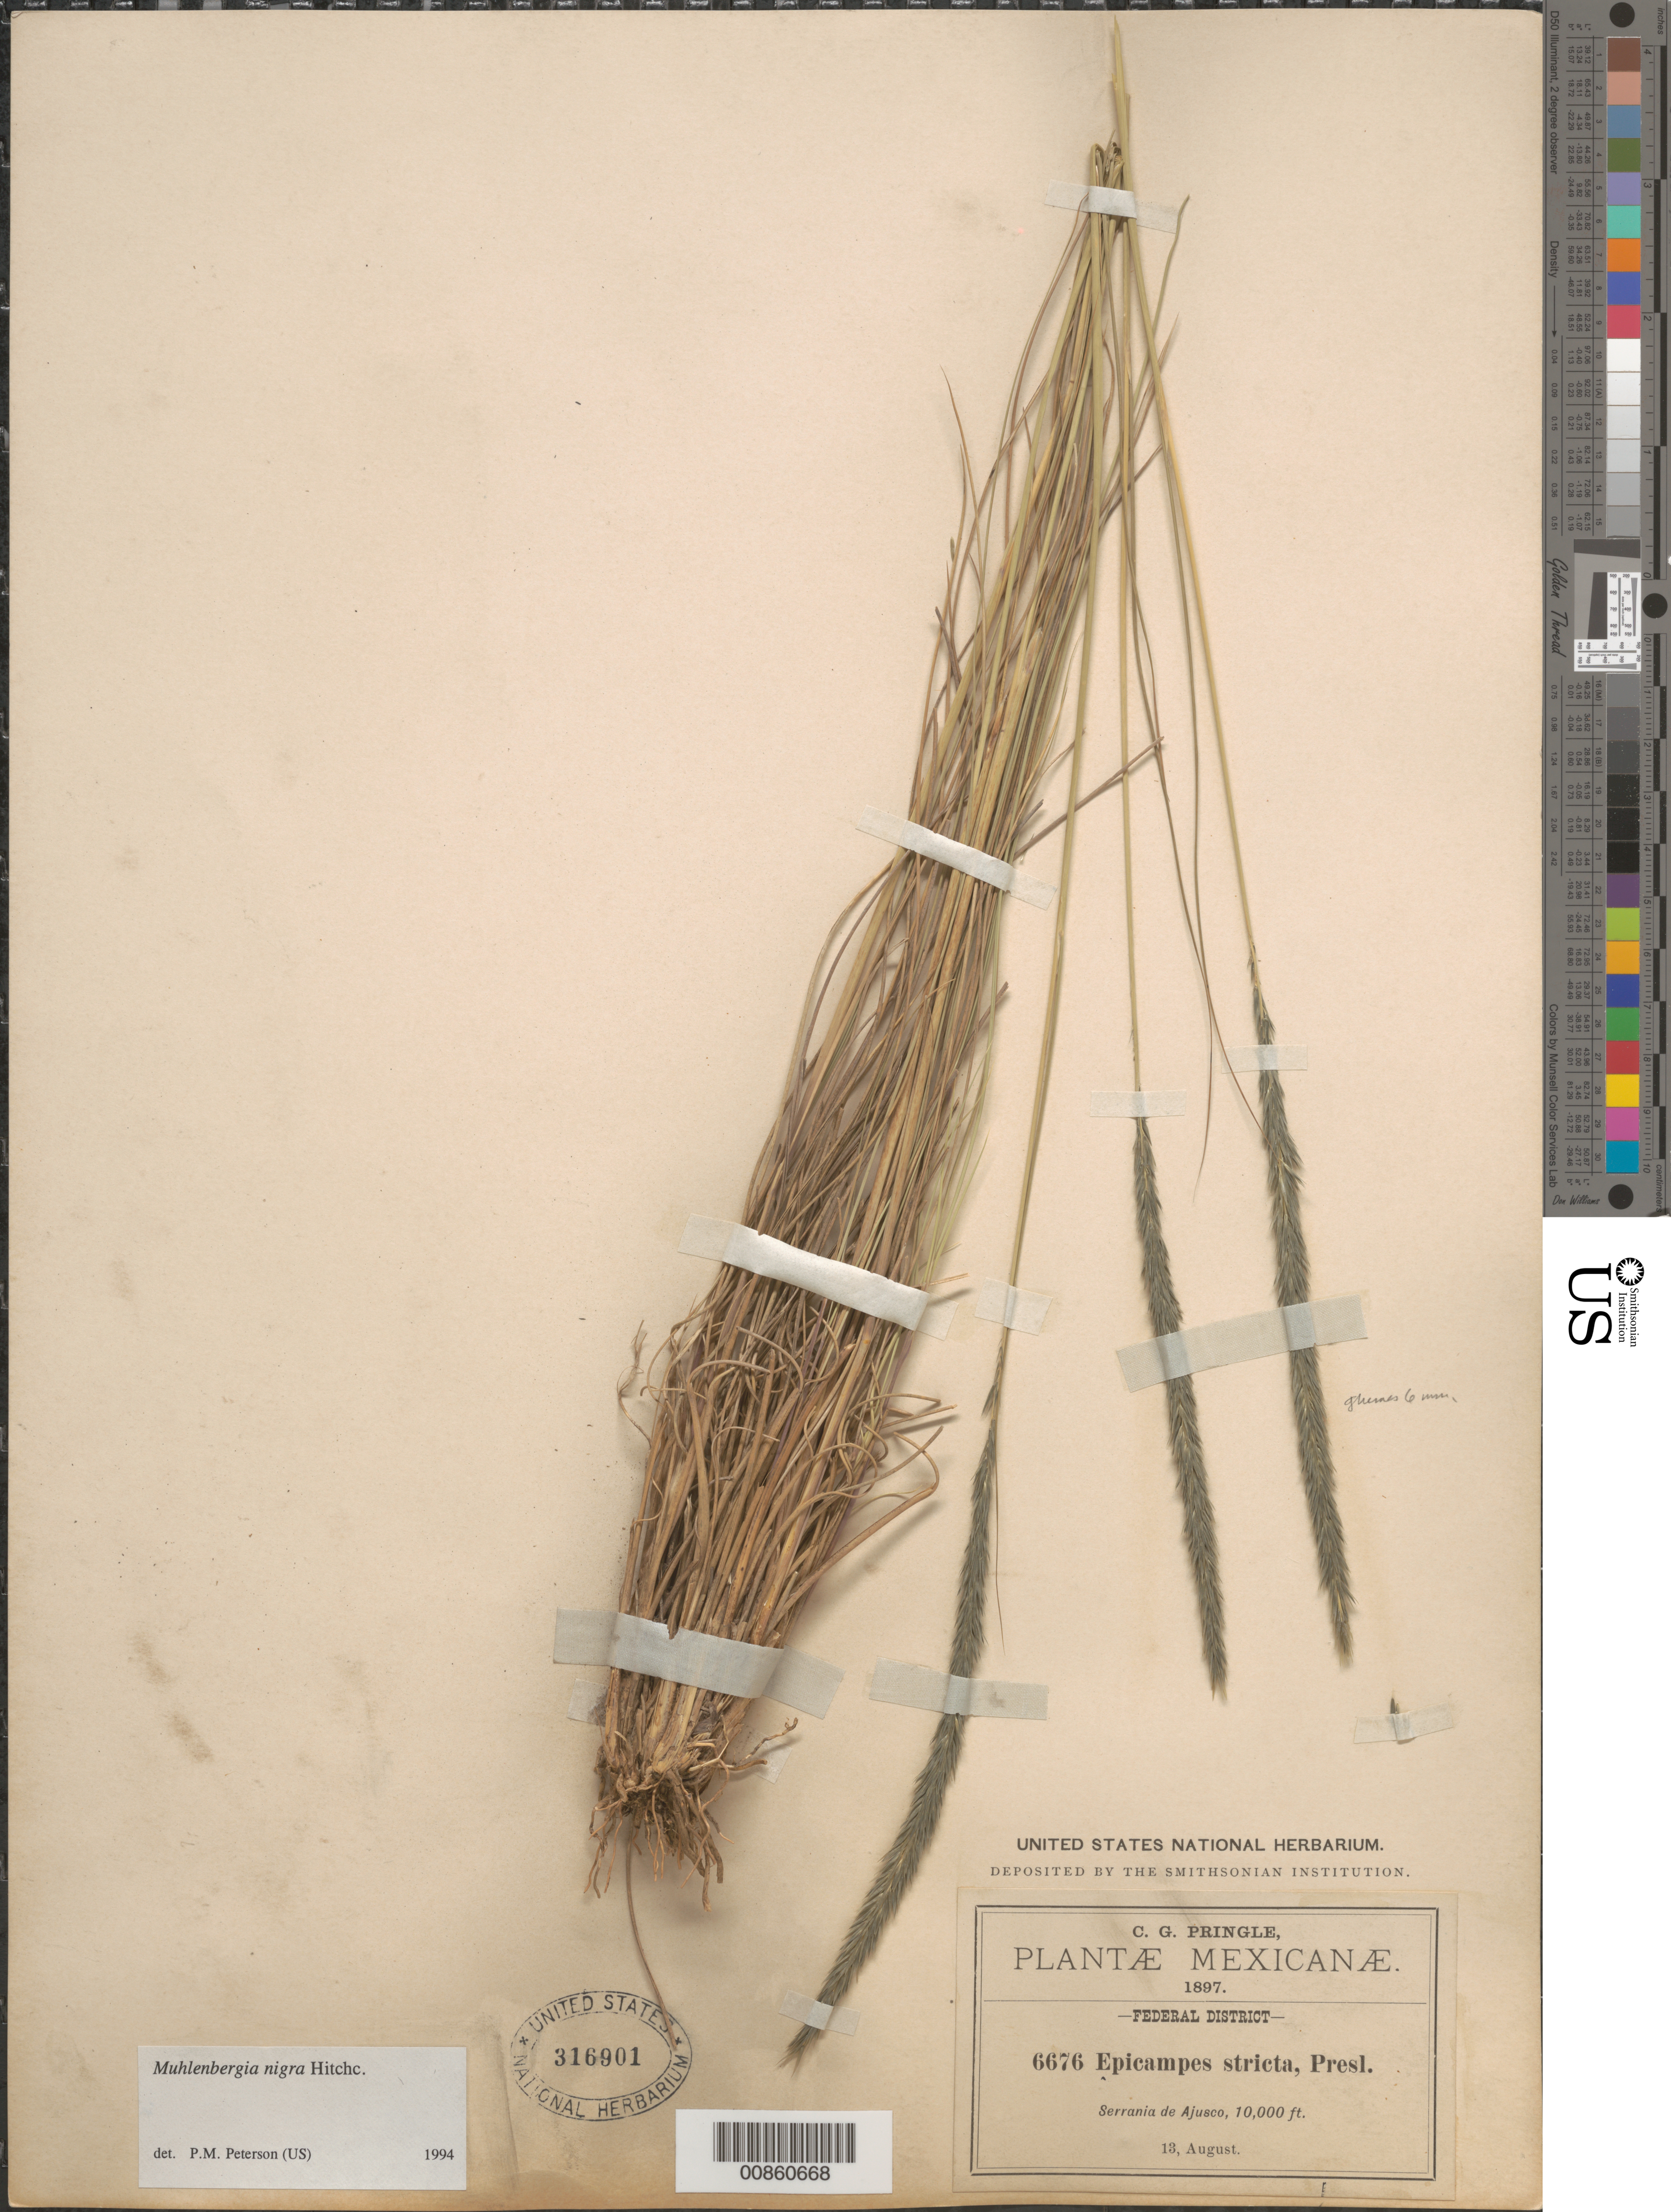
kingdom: Plantae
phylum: Tracheophyta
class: Liliopsida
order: Poales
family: Poaceae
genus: Muhlenbergia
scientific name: Muhlenbergia nigra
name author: Hitchc.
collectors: C. G. Pringle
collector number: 6676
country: Mexico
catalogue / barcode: US 316901